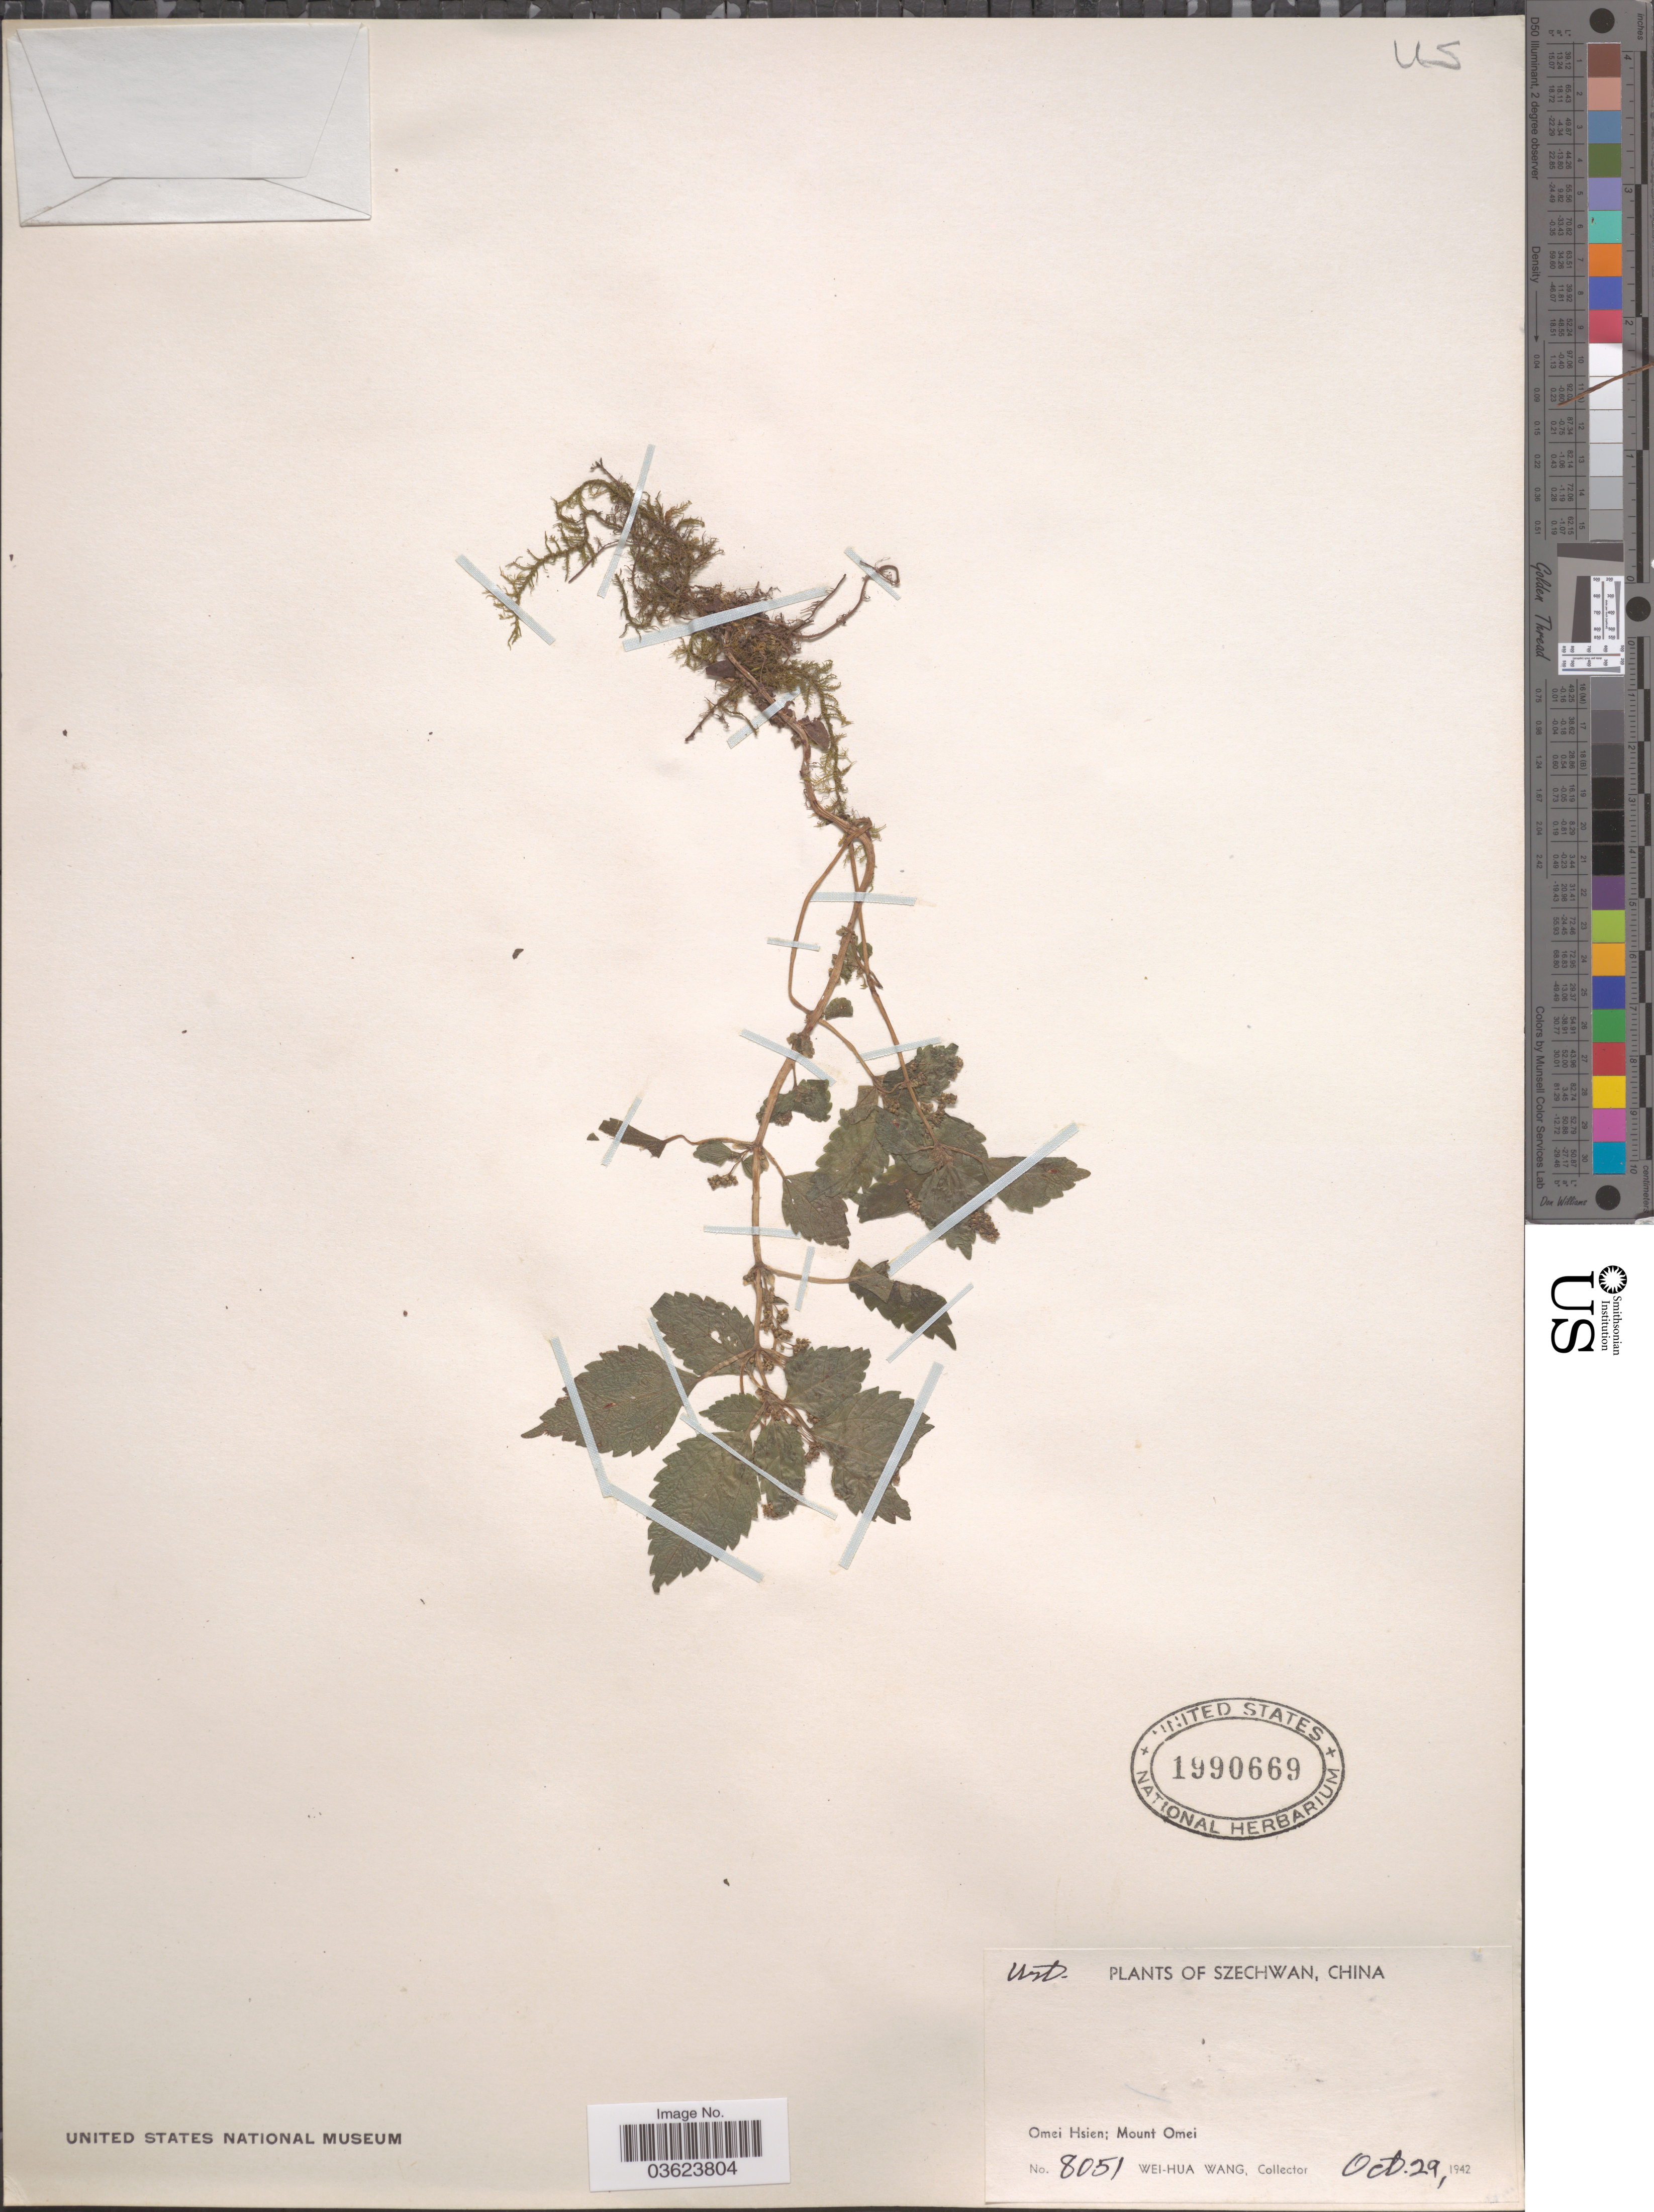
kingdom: Plantae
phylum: Tracheophyta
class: Magnoliopsida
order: Rosales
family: Urticaceae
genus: Pilea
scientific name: Pilea sp.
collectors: W. Wang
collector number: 8051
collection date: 1942-10-29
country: China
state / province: Sichuan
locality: Szechwan. Omei Hsien; Mount Omei.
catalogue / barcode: US 1990669